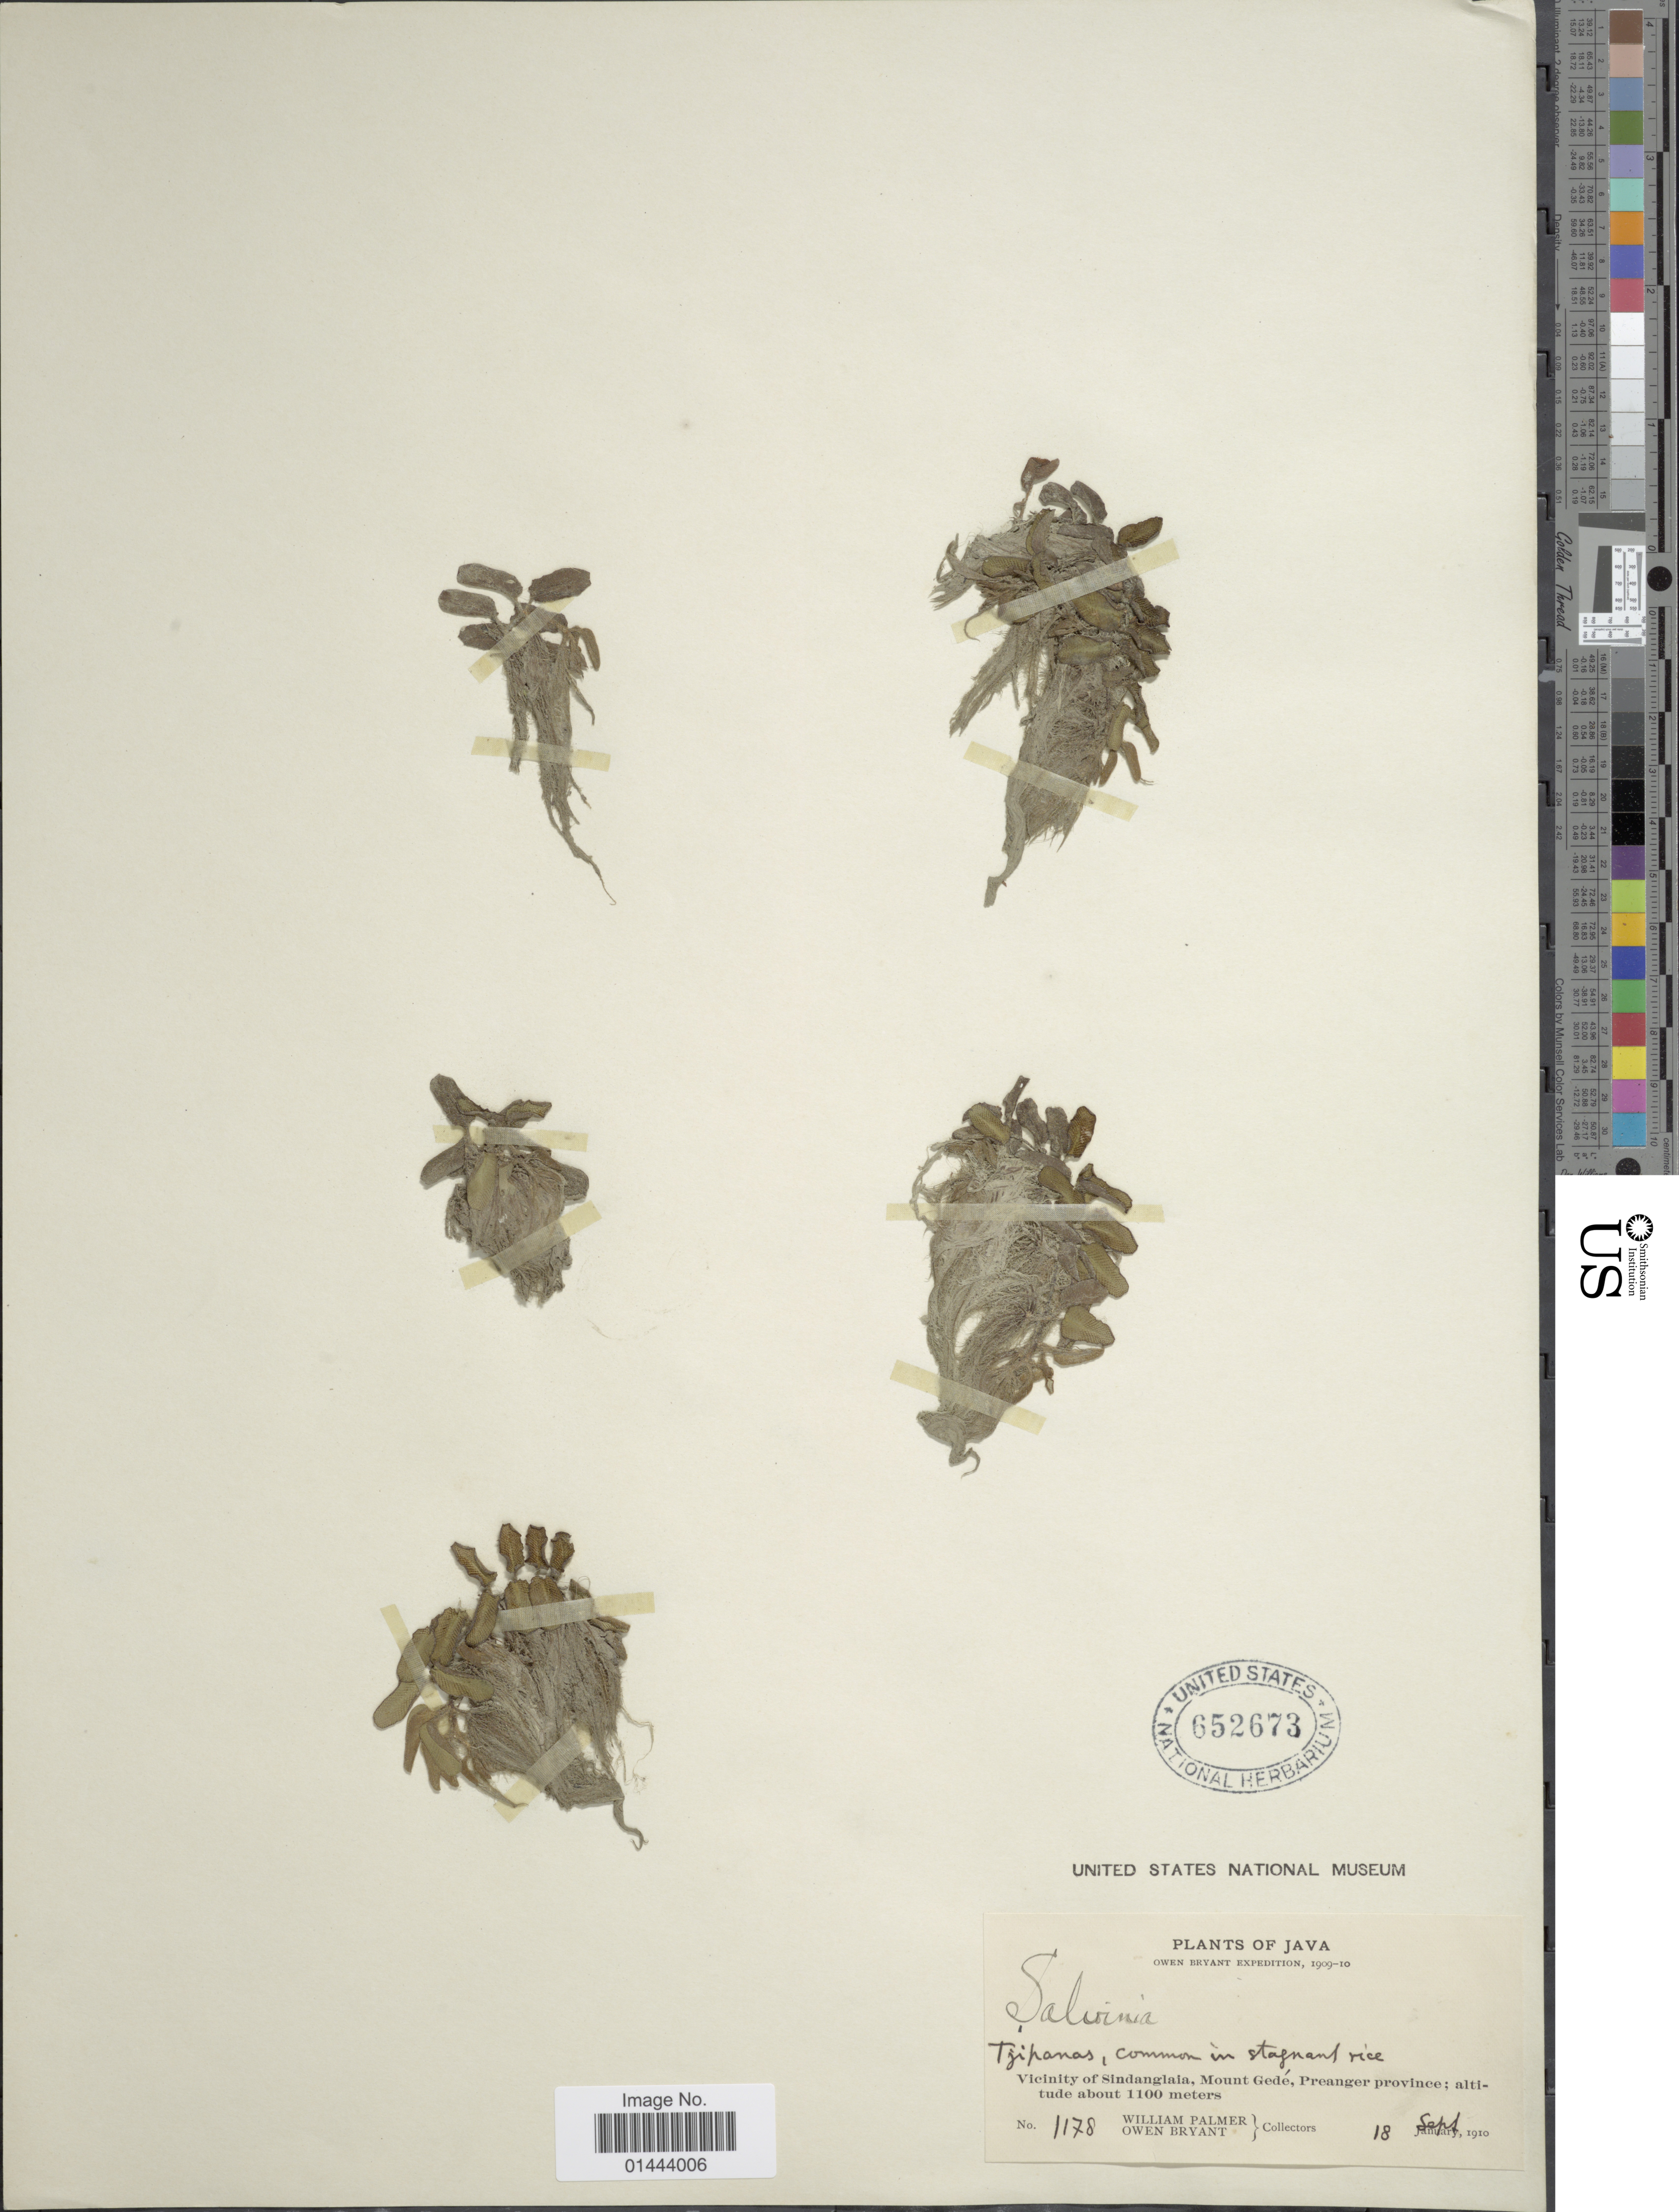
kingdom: Plantae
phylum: Tracheophyta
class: Polypodiopsida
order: Salviniales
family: Salviniaceae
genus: Salvinia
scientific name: Salvinia sp.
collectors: W. Palmer & O. Bryant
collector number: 1178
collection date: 1910-09-18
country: Indonesia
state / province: Java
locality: Tjipanas [interpreted], common in stagnand rice, vicinity of Sindanglaia, Mount Gedé, Preanger province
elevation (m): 1100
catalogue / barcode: US 652673